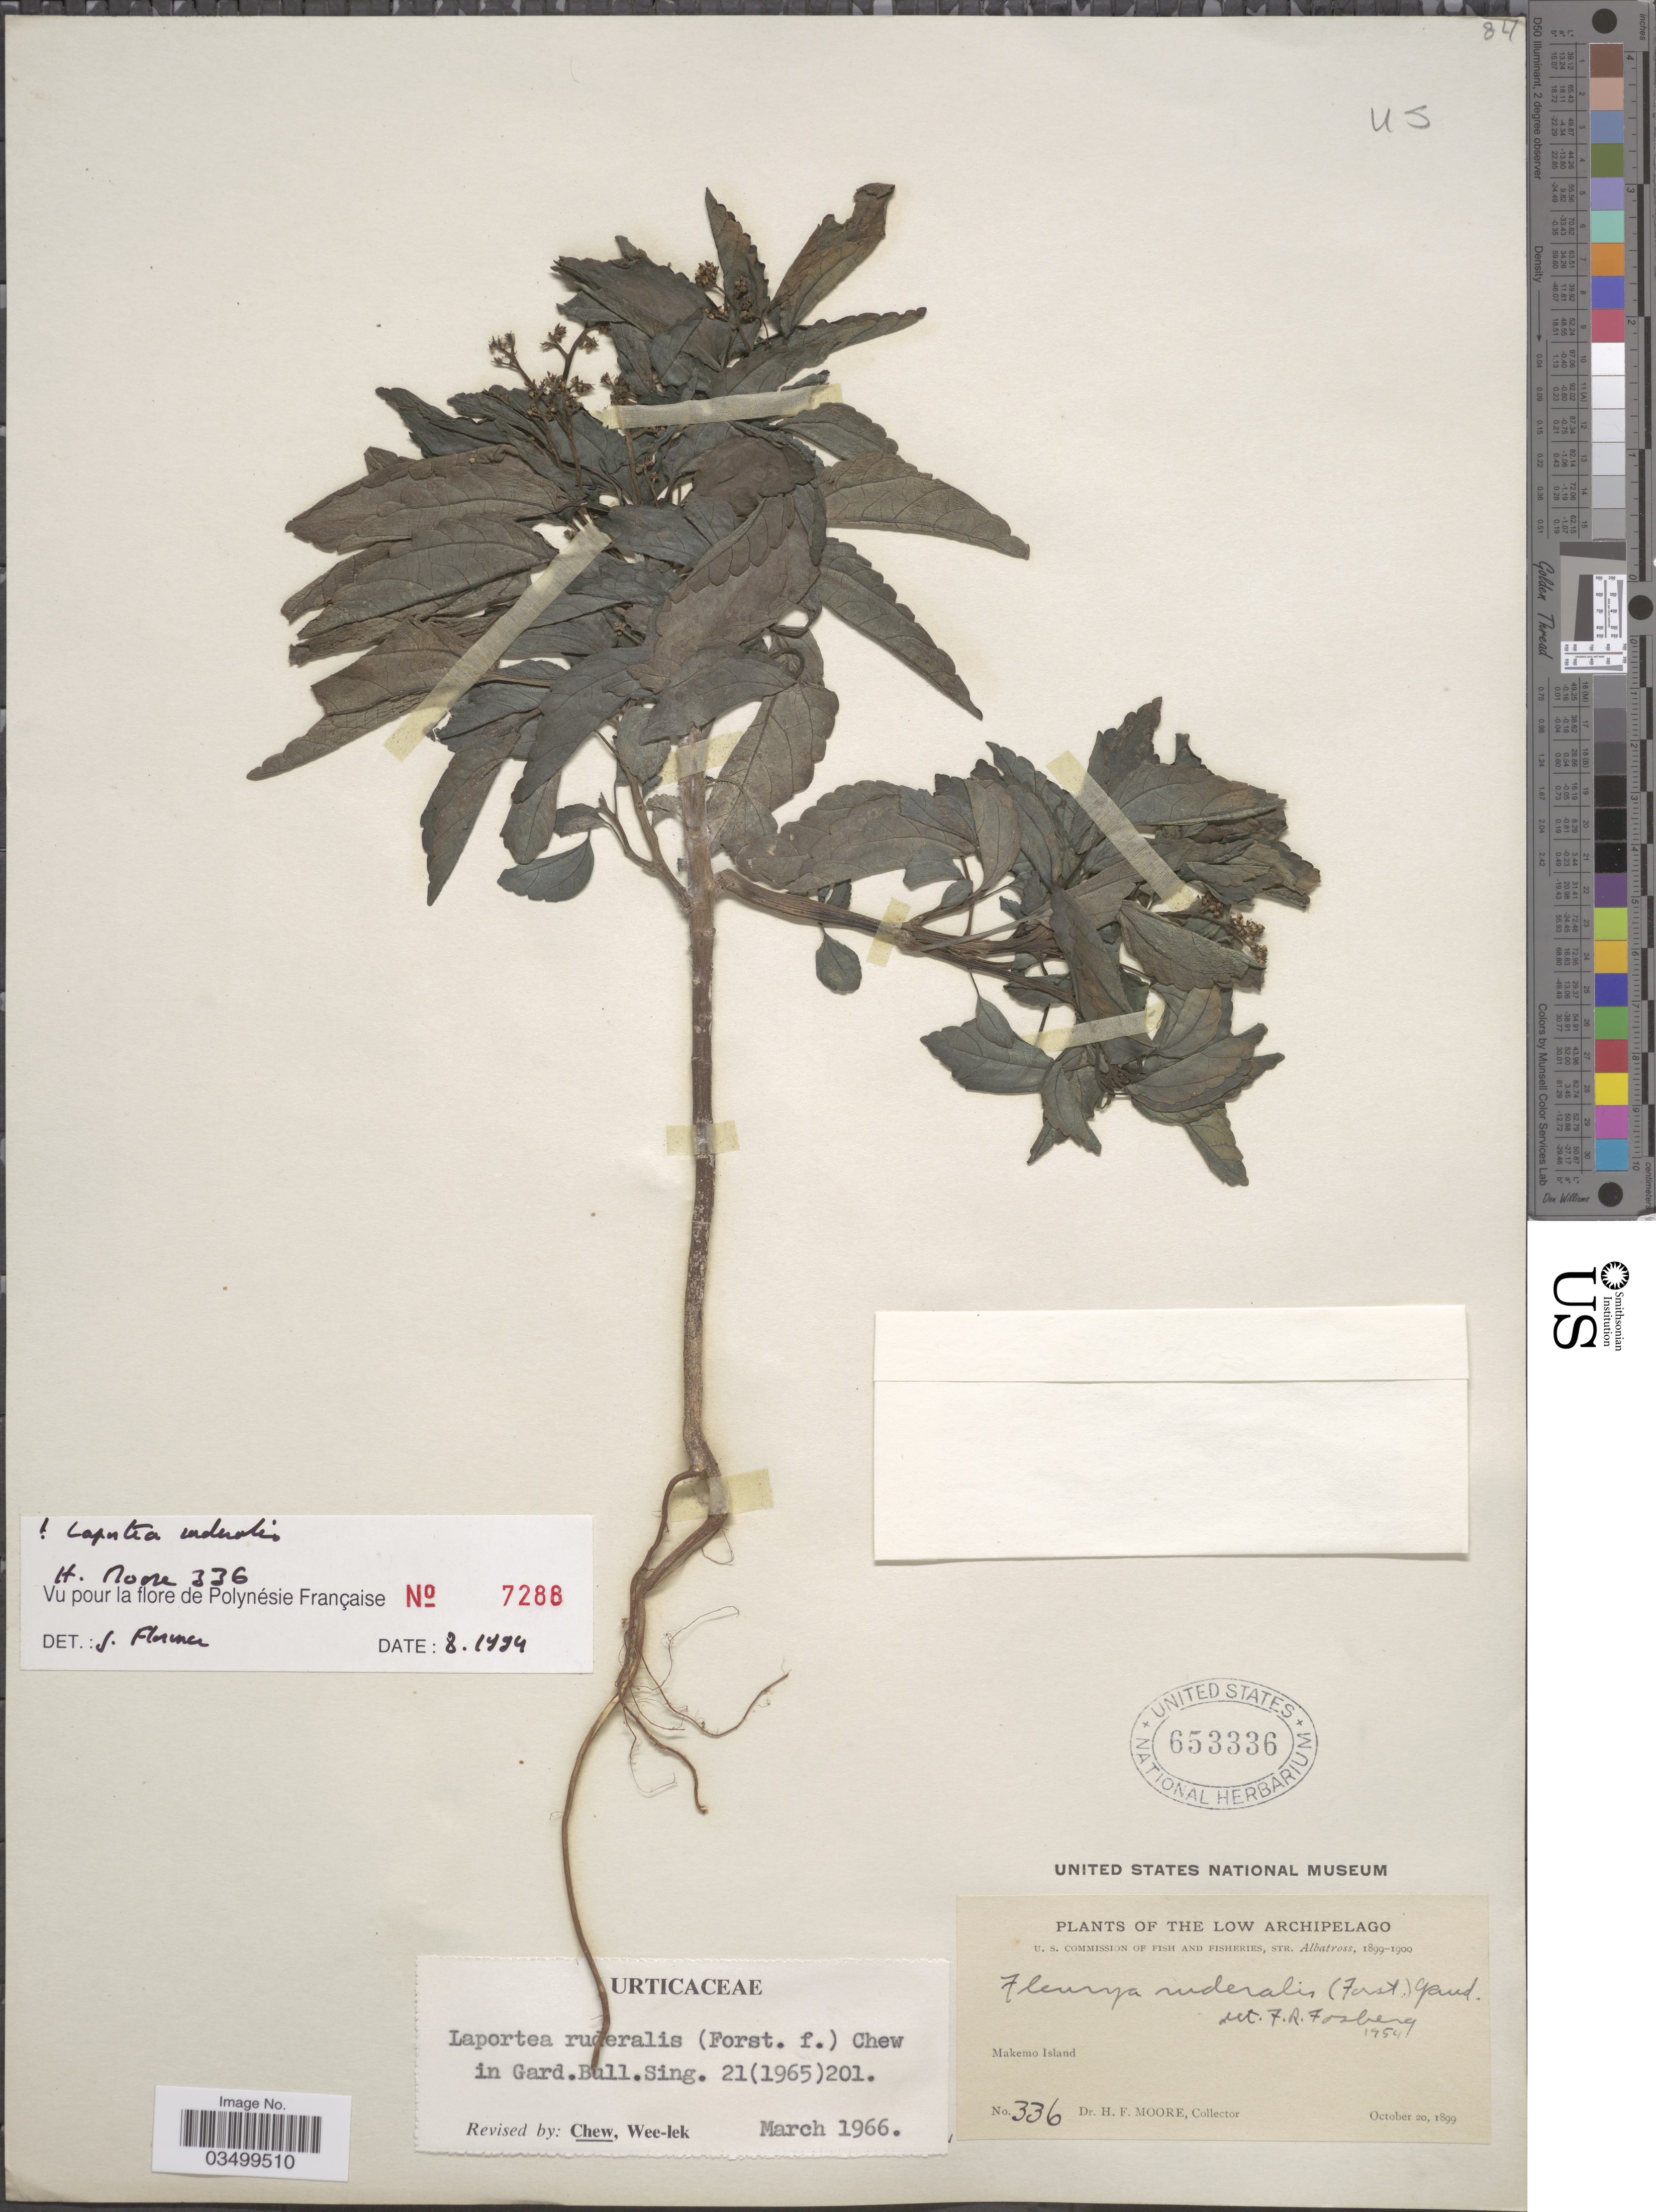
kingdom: Plantae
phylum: Tracheophyta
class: Magnoliopsida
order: Rosales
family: Urticaceae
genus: Laportea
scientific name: Laportea ruderalis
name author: (G. Forst.) Chew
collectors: H. F. Moore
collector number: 336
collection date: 1899-10-20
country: French Polynesia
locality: Low Archipelago. Makemo Island.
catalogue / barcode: US 653336